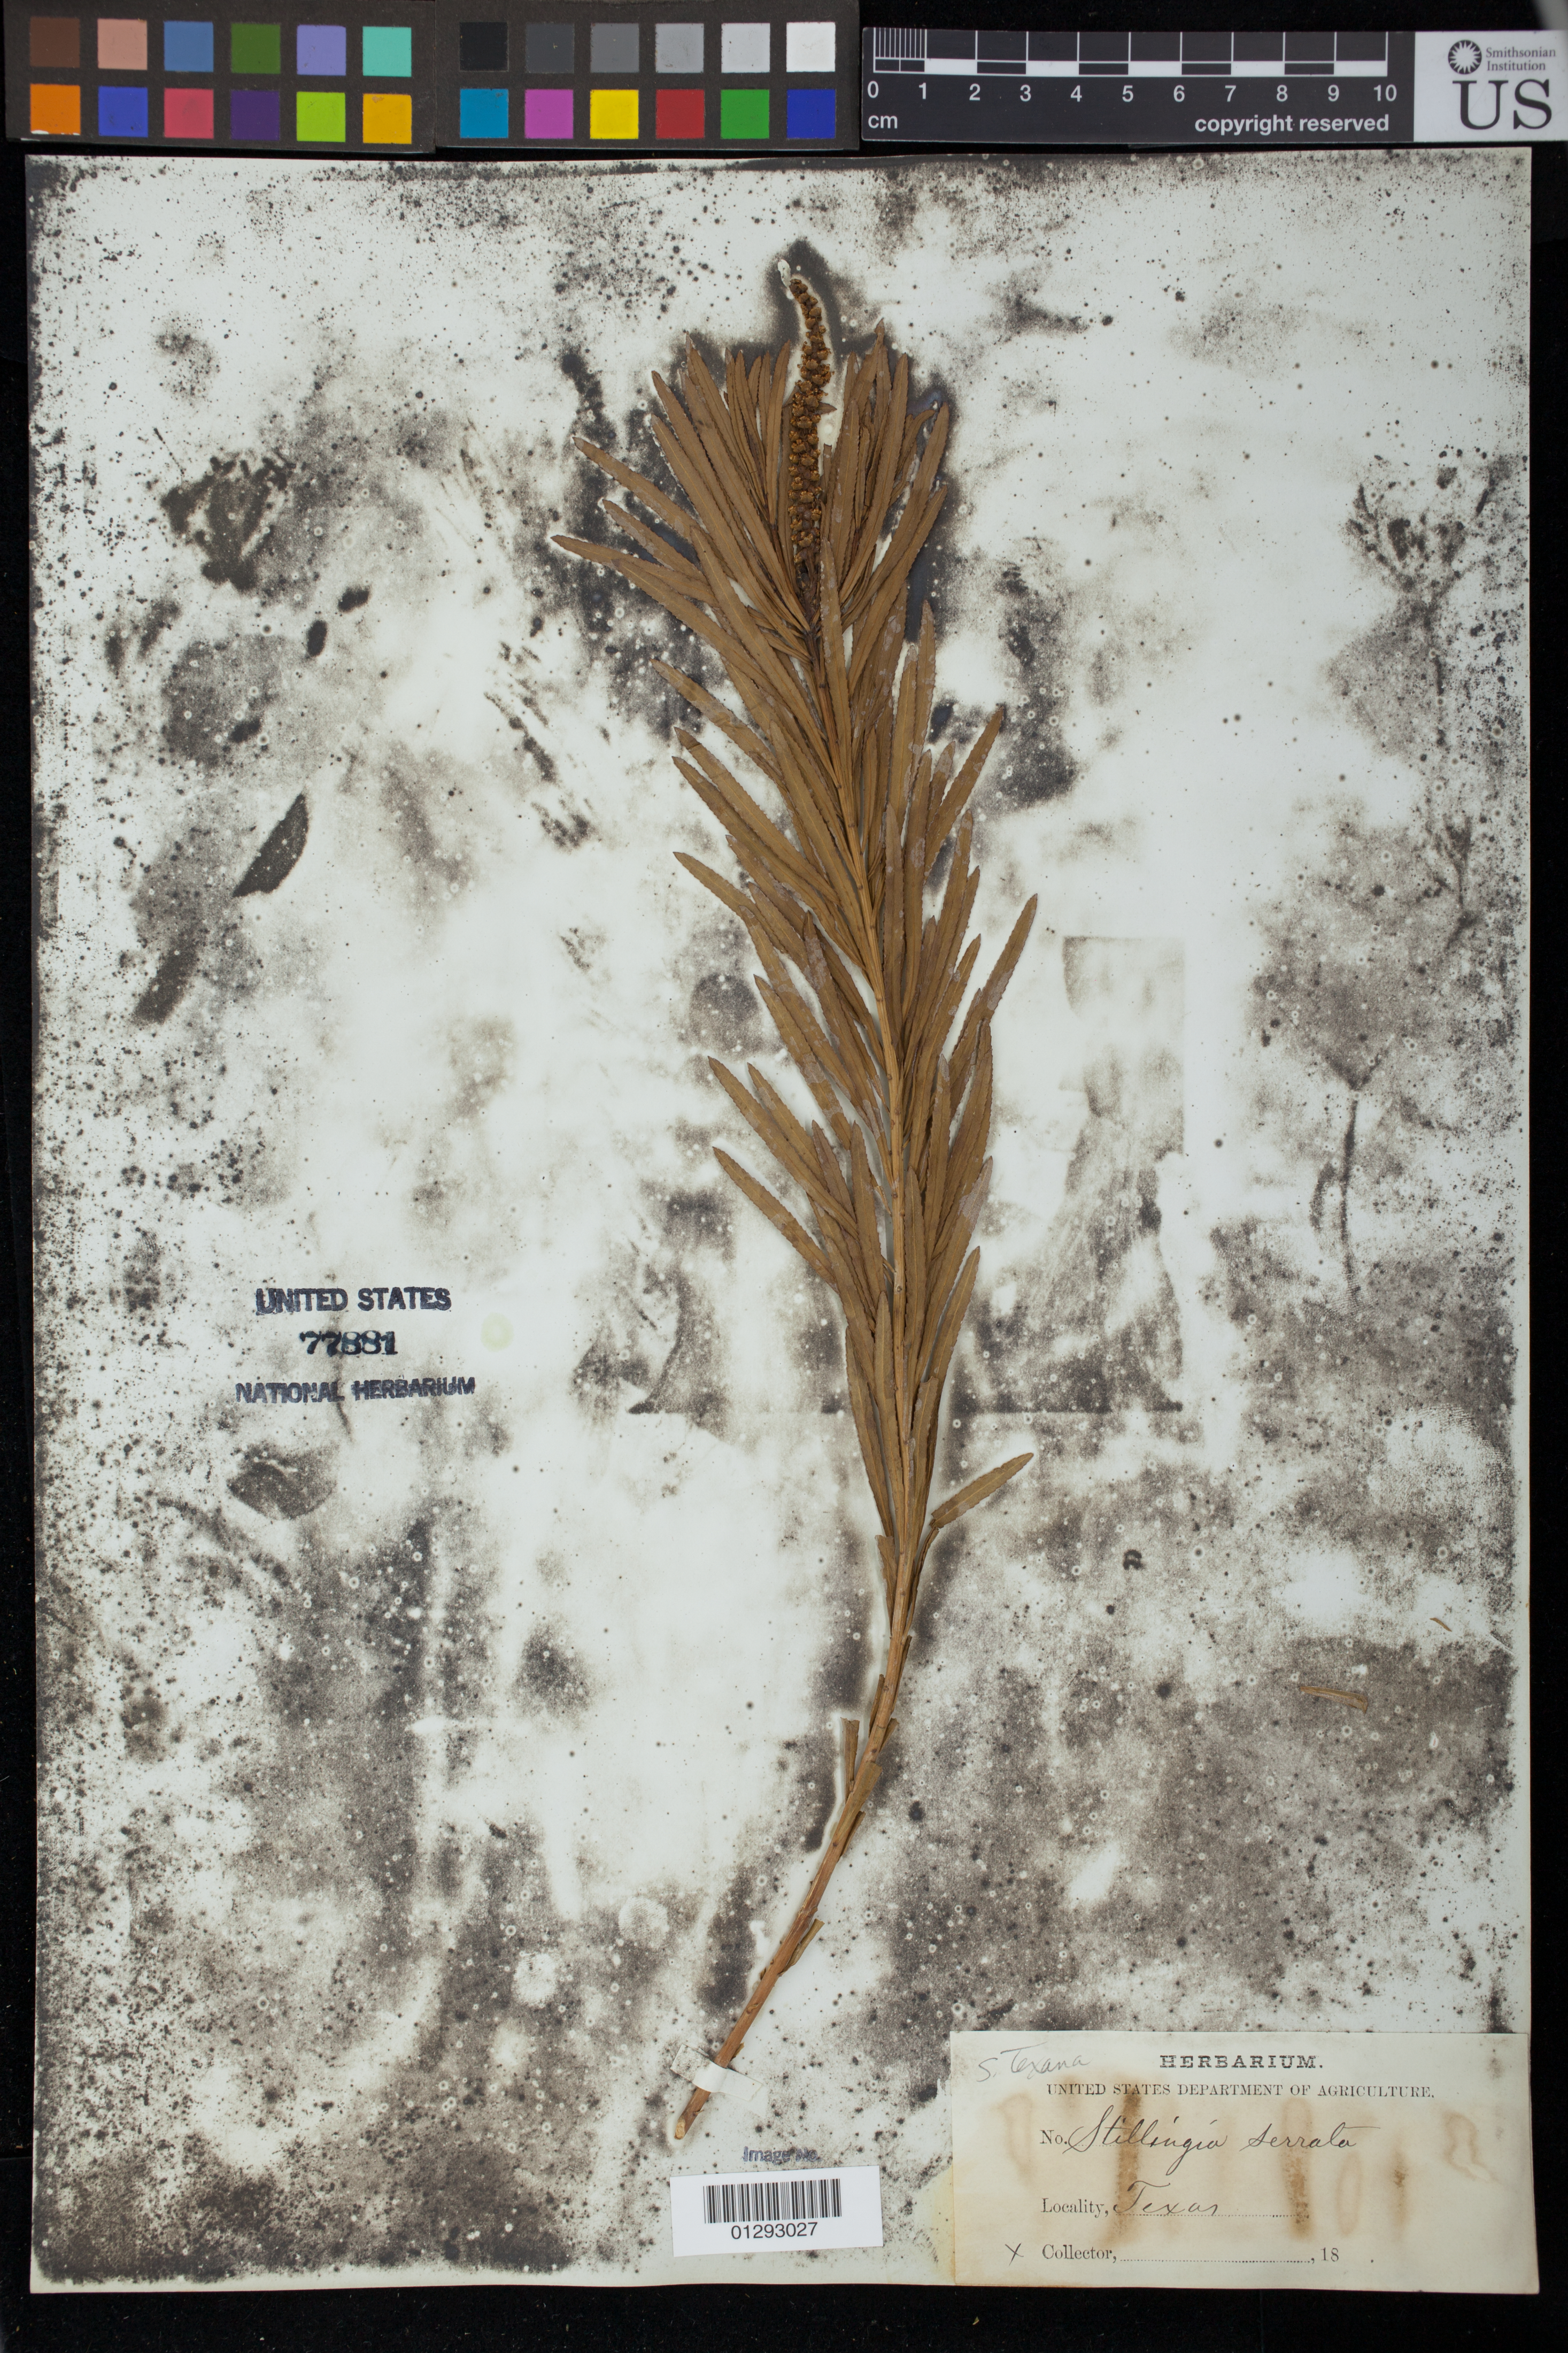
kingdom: Plantae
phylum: Tracheophyta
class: Magnoliopsida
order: Malpighiales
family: Euphorbiaceae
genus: Stillingia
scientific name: Stillingia texana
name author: I.M. Johnst.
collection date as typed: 18--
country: United States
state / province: Texas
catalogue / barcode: US 77881